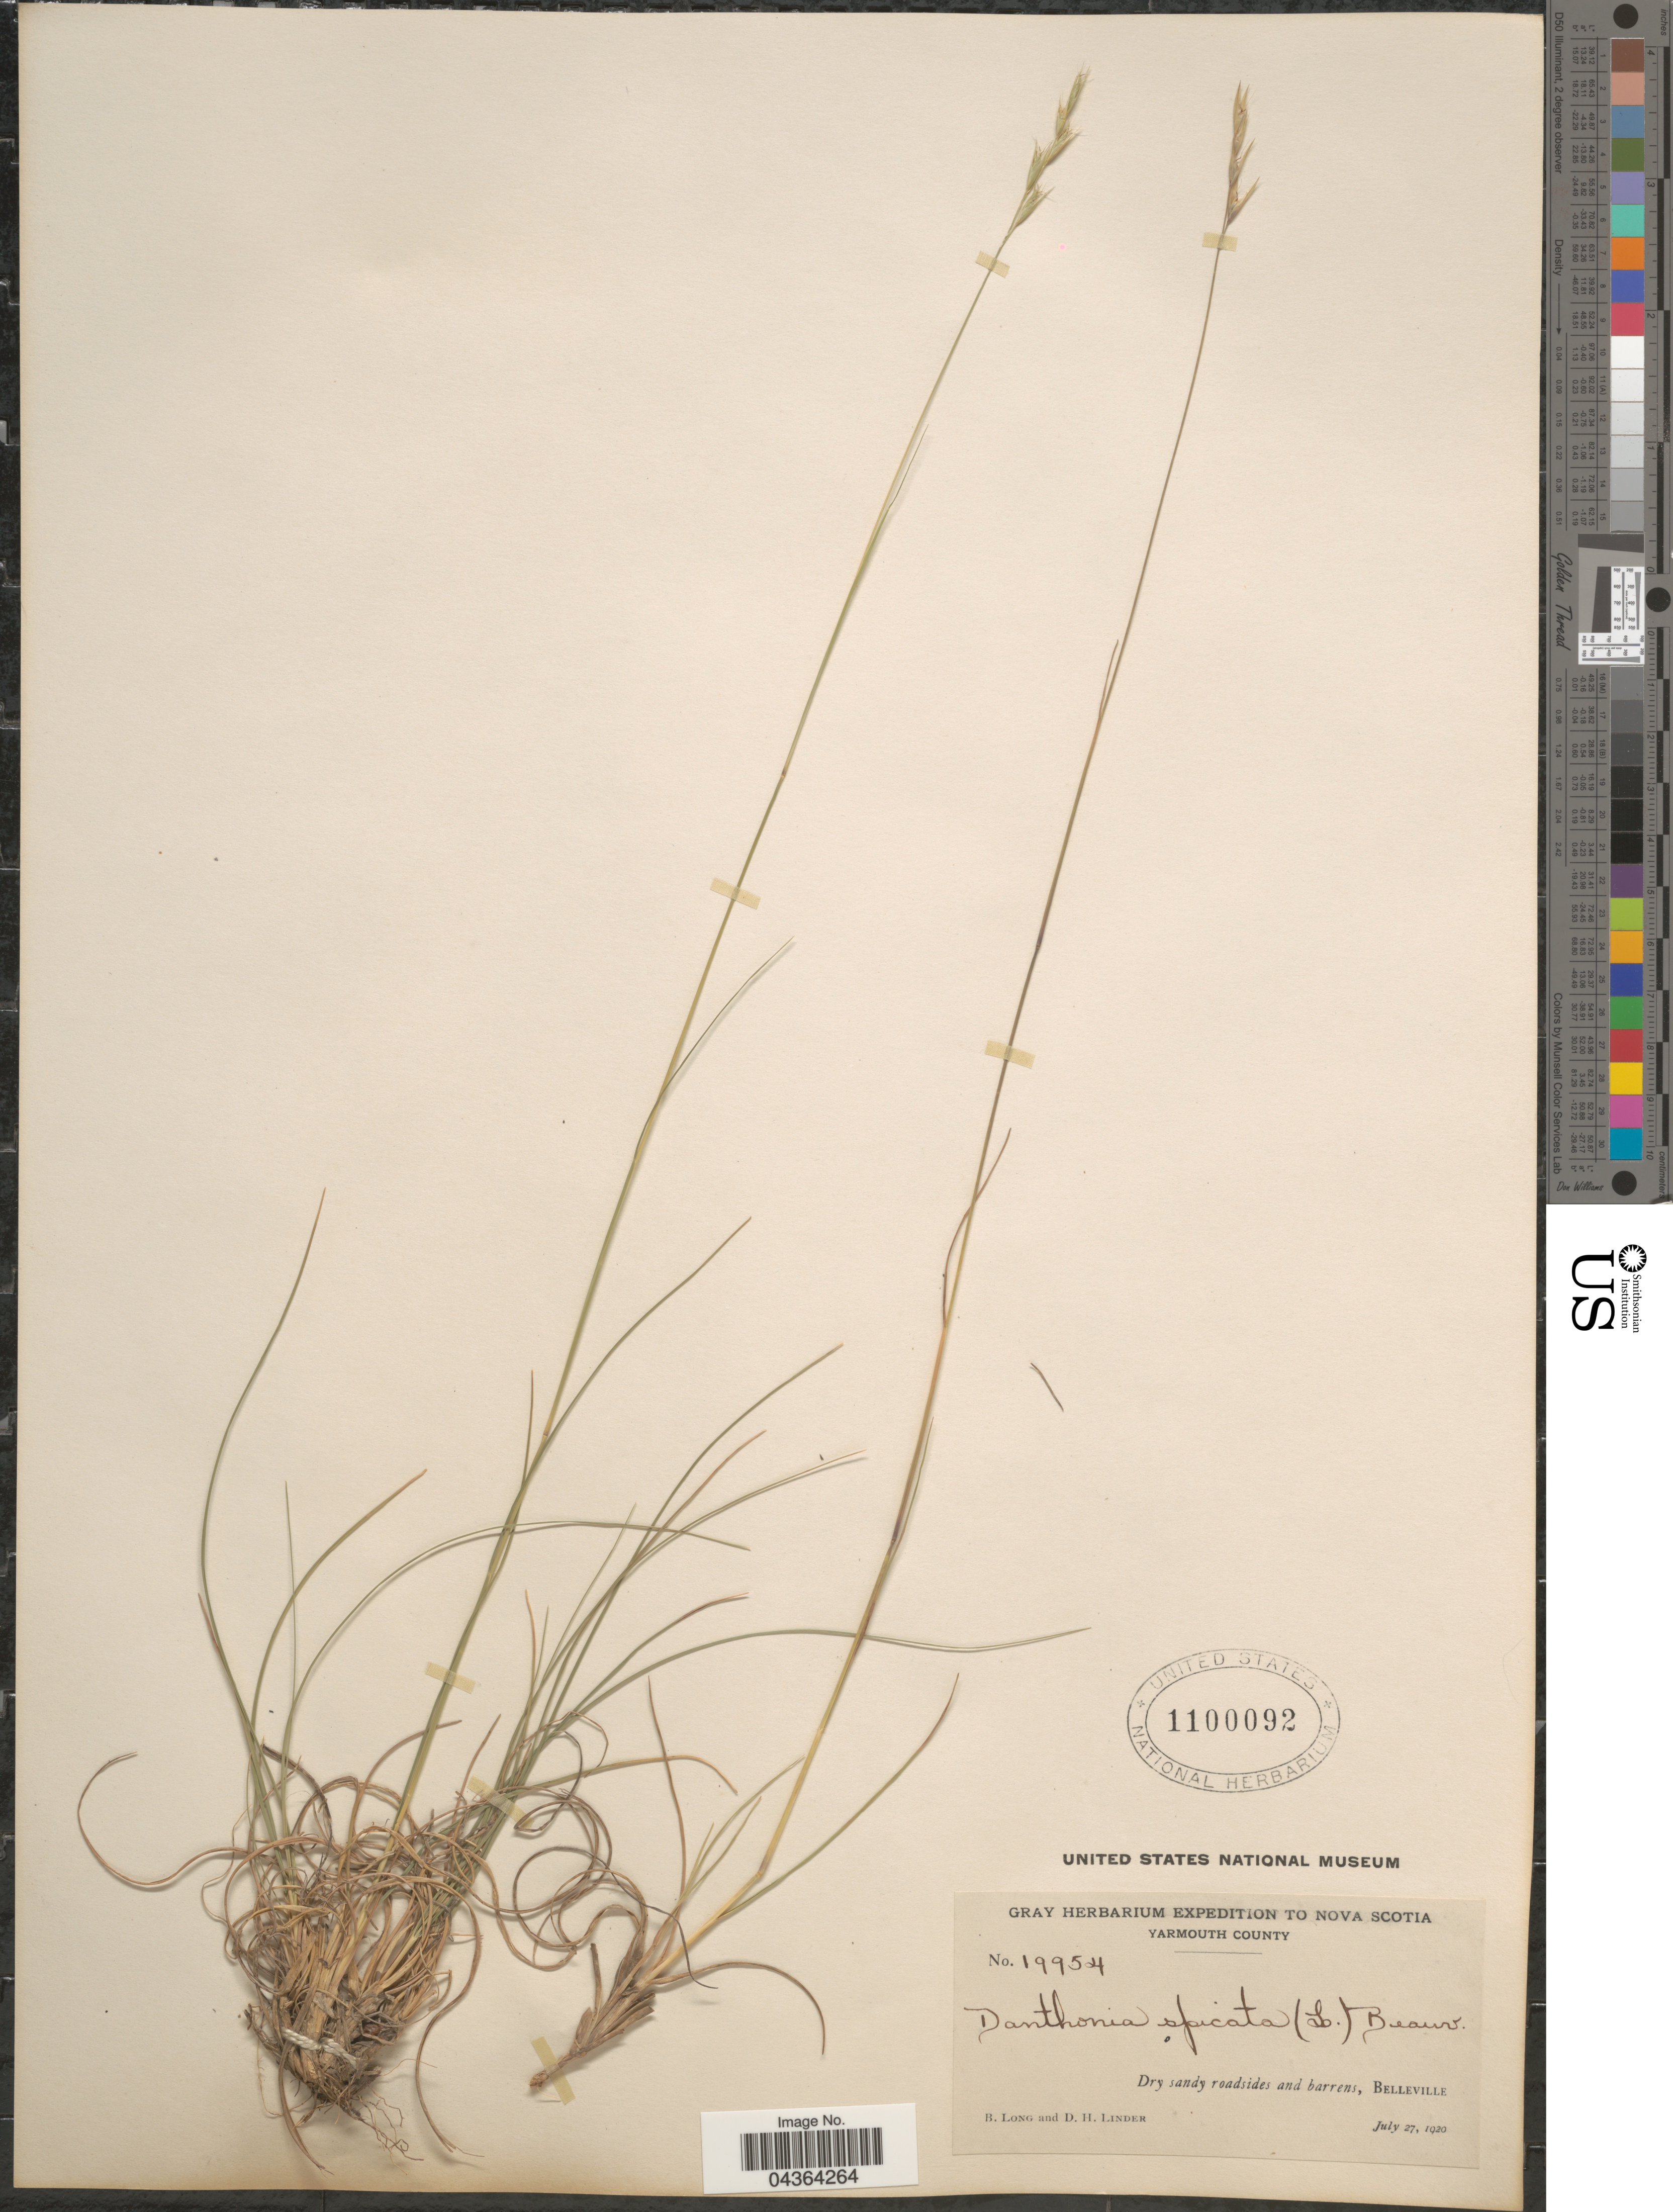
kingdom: Plantae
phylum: Tracheophyta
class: Liliopsida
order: Poales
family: Poaceae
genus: Danthonia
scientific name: Danthonia spicata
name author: (L.) P. Beauv. ex Roem. & Schult.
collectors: B. Long & D. Linder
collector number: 19954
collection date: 1920-07-27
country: Canada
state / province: Nova Scotia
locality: Expedition to Nova Scotia. Yarmouth County. Belleville.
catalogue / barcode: US 1100092